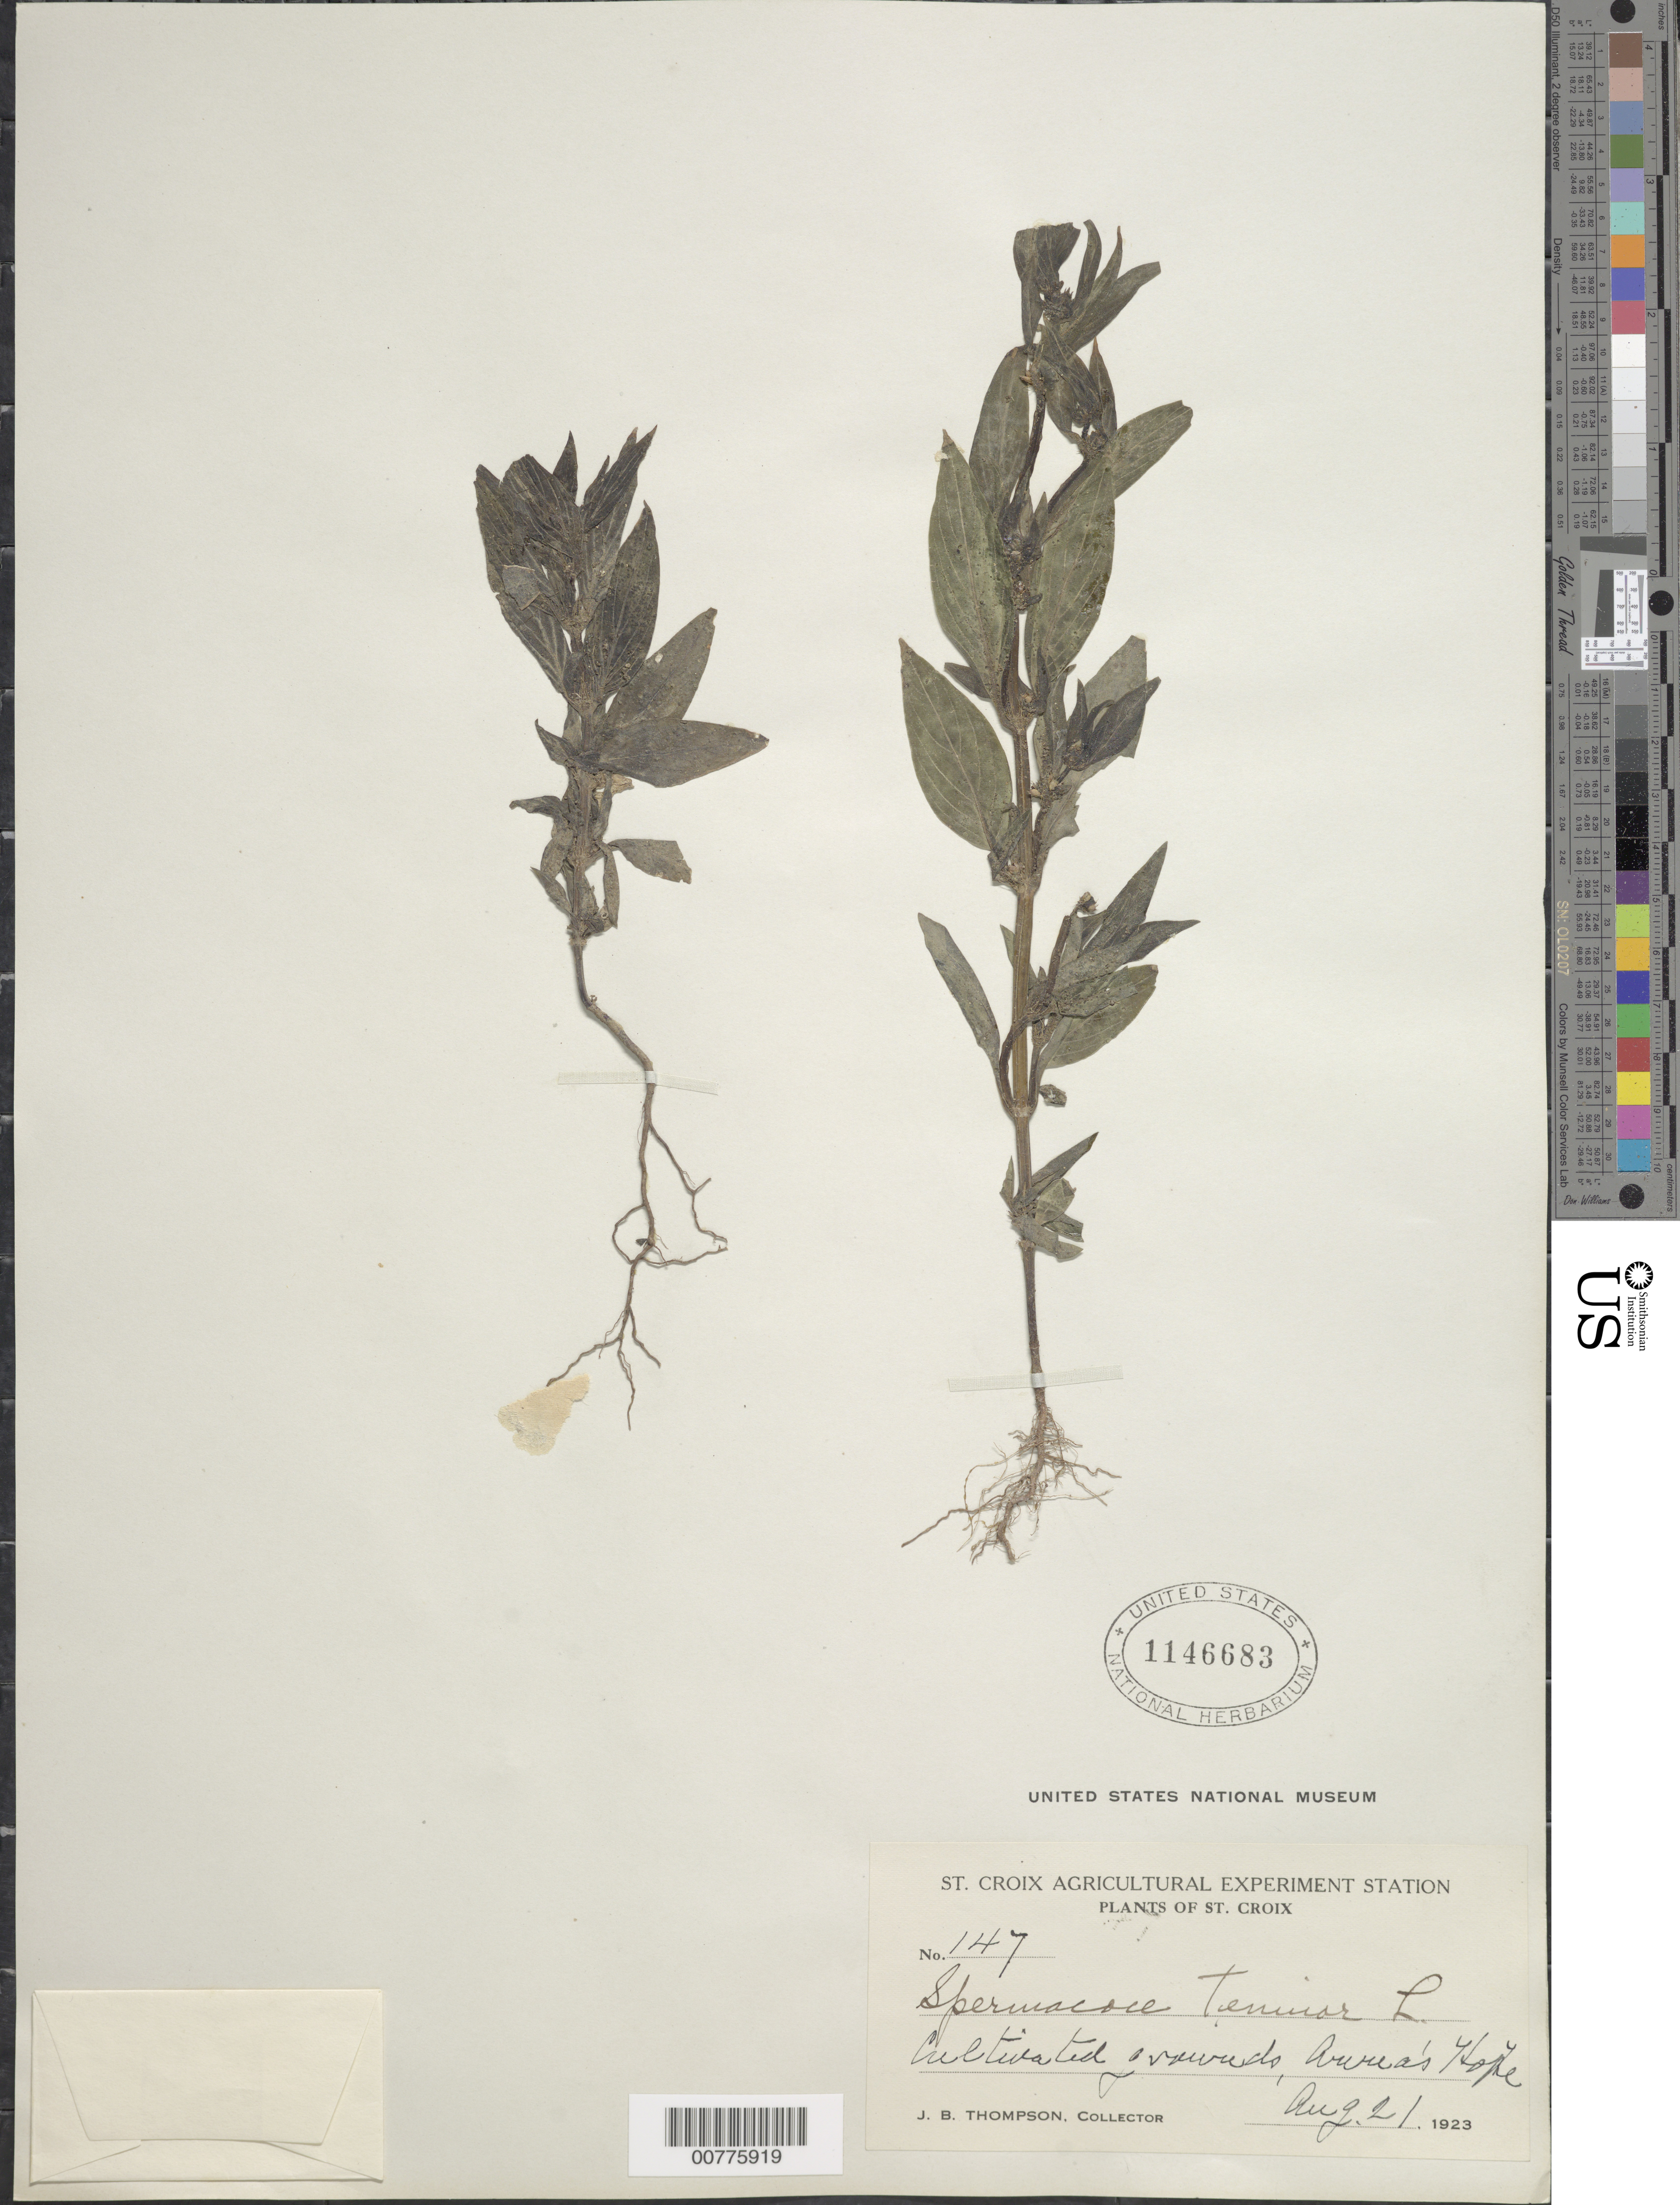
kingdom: Plantae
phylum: Tracheophyta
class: Magnoliopsida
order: Gentianales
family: Rubiaceae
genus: Spermacoce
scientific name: Spermacoce tenuior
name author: L.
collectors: J. B. Thompson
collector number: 147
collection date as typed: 21 Aug 1923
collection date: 1923-08-21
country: U.S. Virgin Islands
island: St. Croix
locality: Cultivated grounds, Awa's Hope... [illeg.]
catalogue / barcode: US 1146683